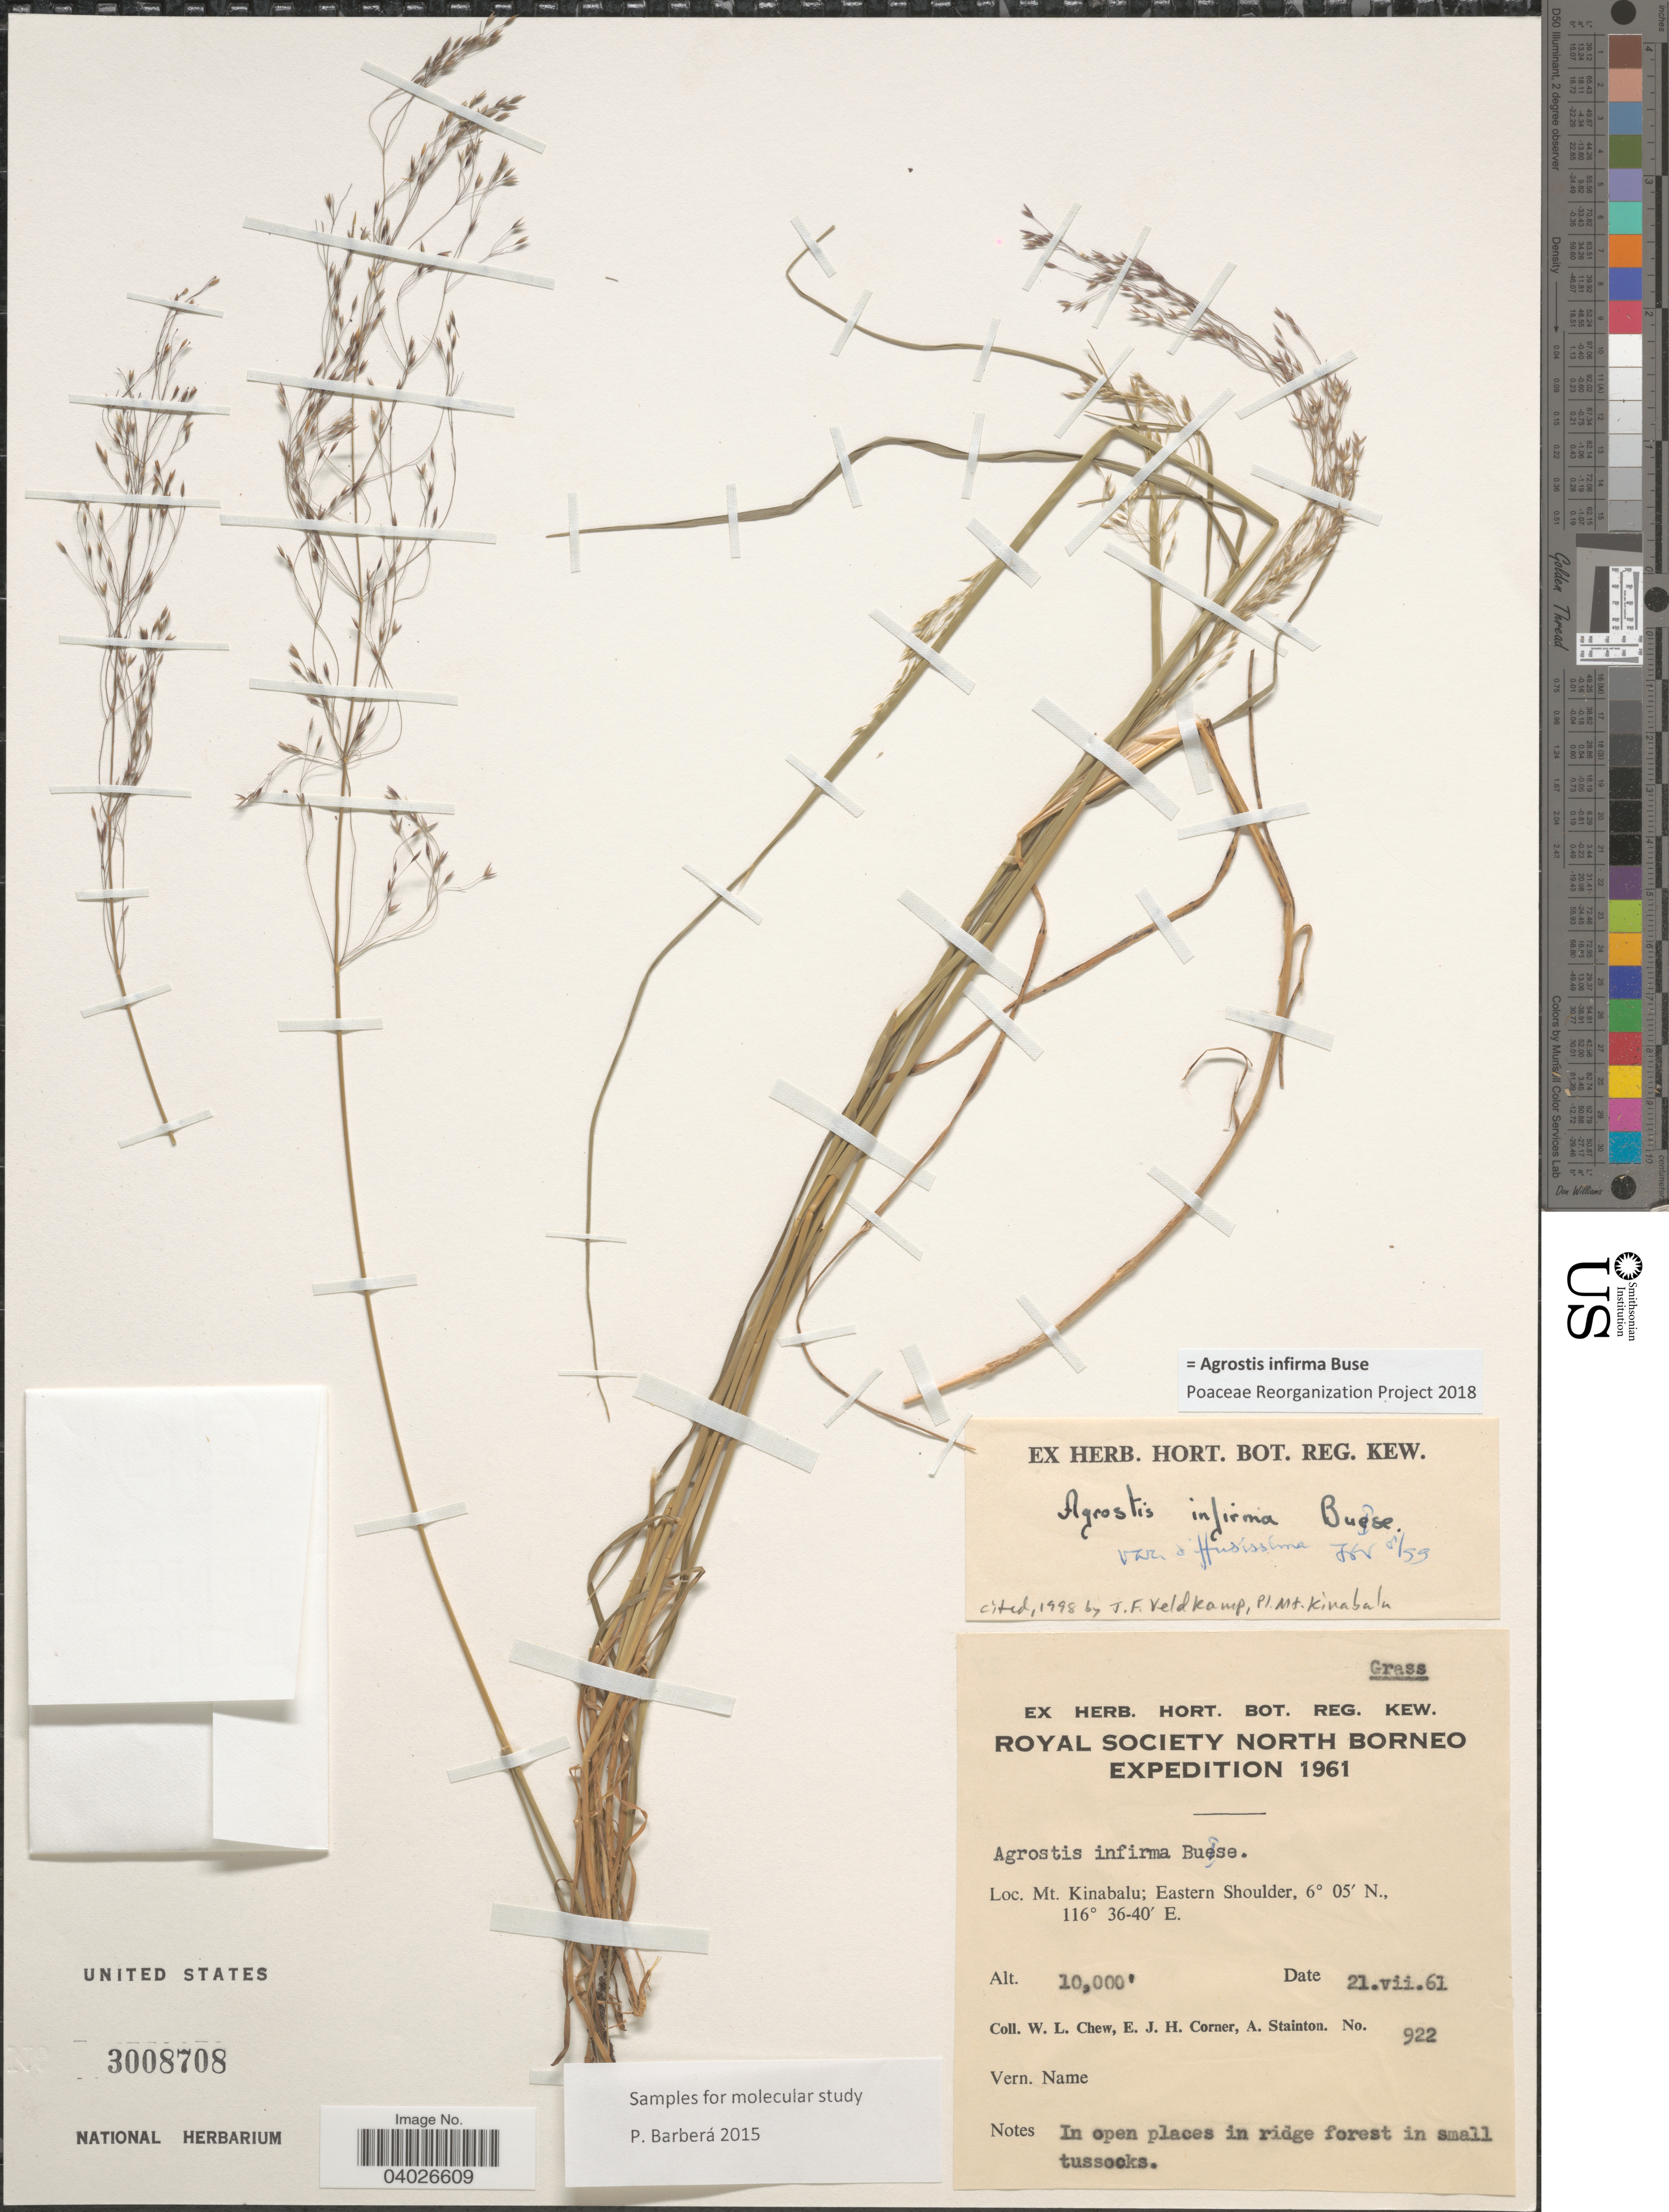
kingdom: Plantae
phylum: Tracheophyta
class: Liliopsida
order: Poales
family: Poaceae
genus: Agrostis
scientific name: Agrostis infirma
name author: Büse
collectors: W. Chew, E. Corner & A. Stainton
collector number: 922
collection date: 1961-07-21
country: Malaysia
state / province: Sabah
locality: Mt. Kinabalu; Eastern Shoulder.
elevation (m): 3048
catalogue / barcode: US 3008708